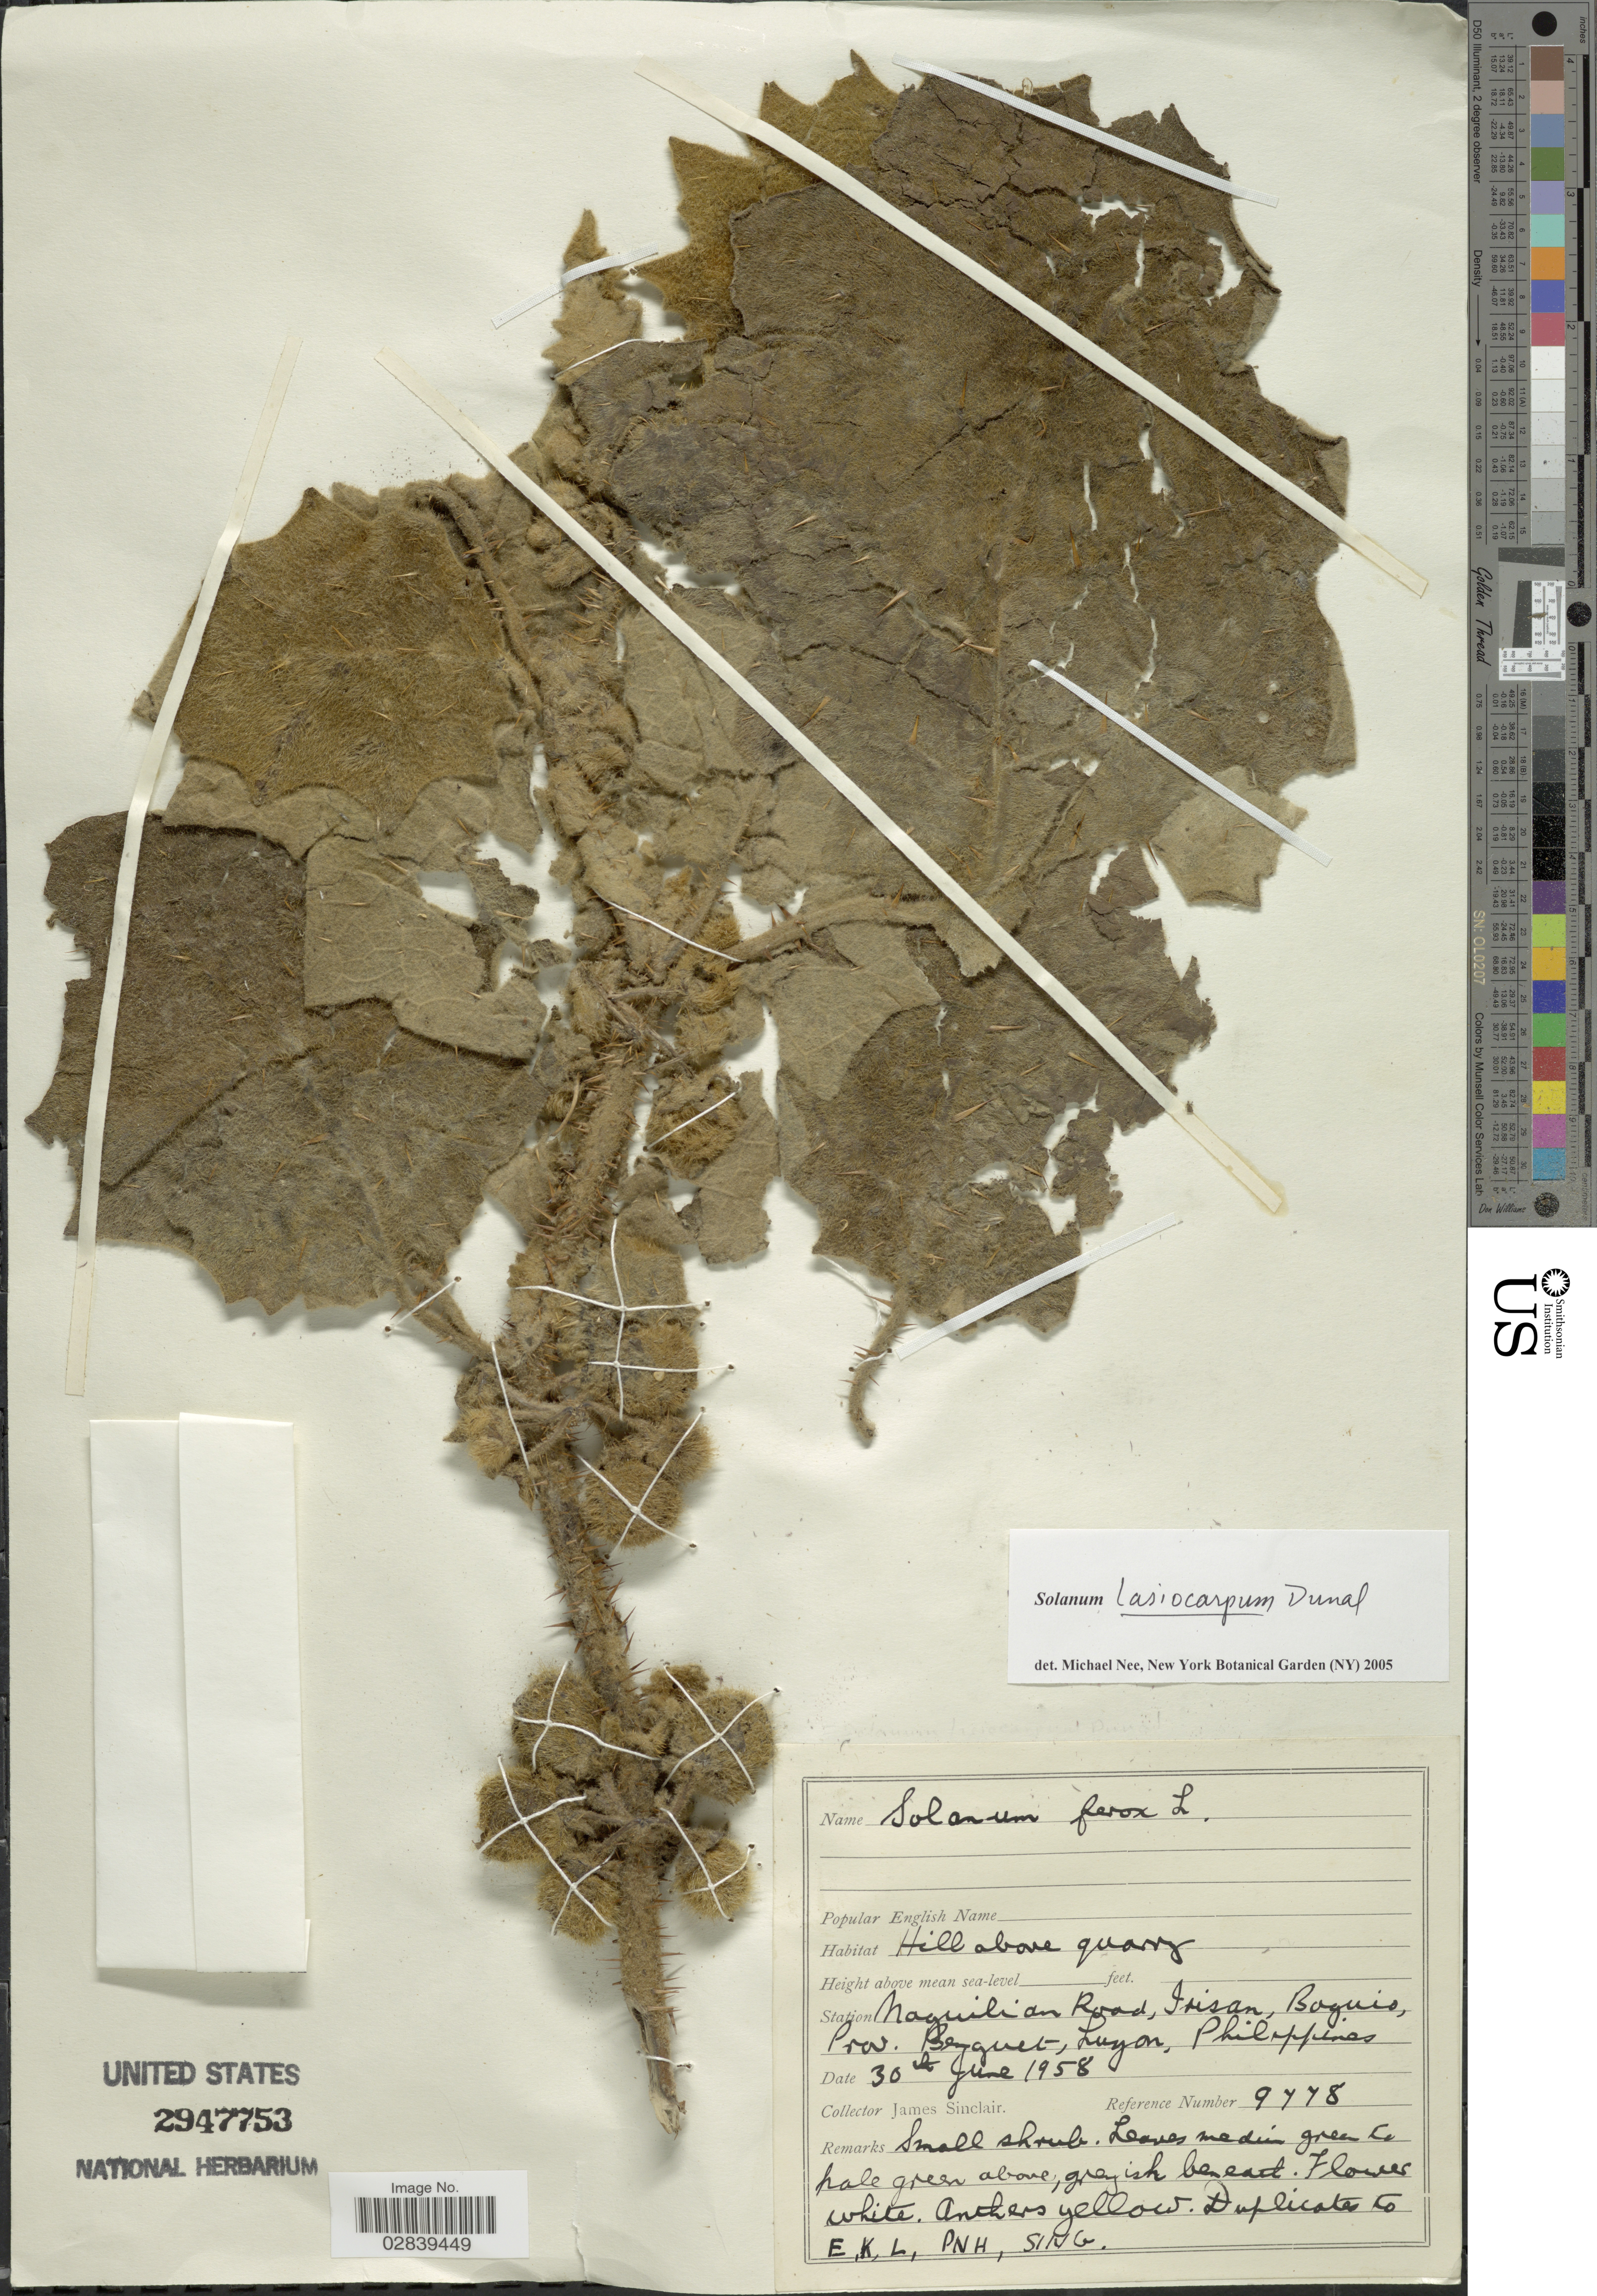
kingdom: Plantae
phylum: Tracheophyta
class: Magnoliopsida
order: Solanales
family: Solanaceae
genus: Solanum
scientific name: Solanum lasiocarpum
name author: Dunal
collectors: J. Sinclair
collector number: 9778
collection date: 1958-06-30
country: Philippines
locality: Station Maquilian Road, Irisan, Baguio, Prov. Benguet, Luzon.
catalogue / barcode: US 2947753